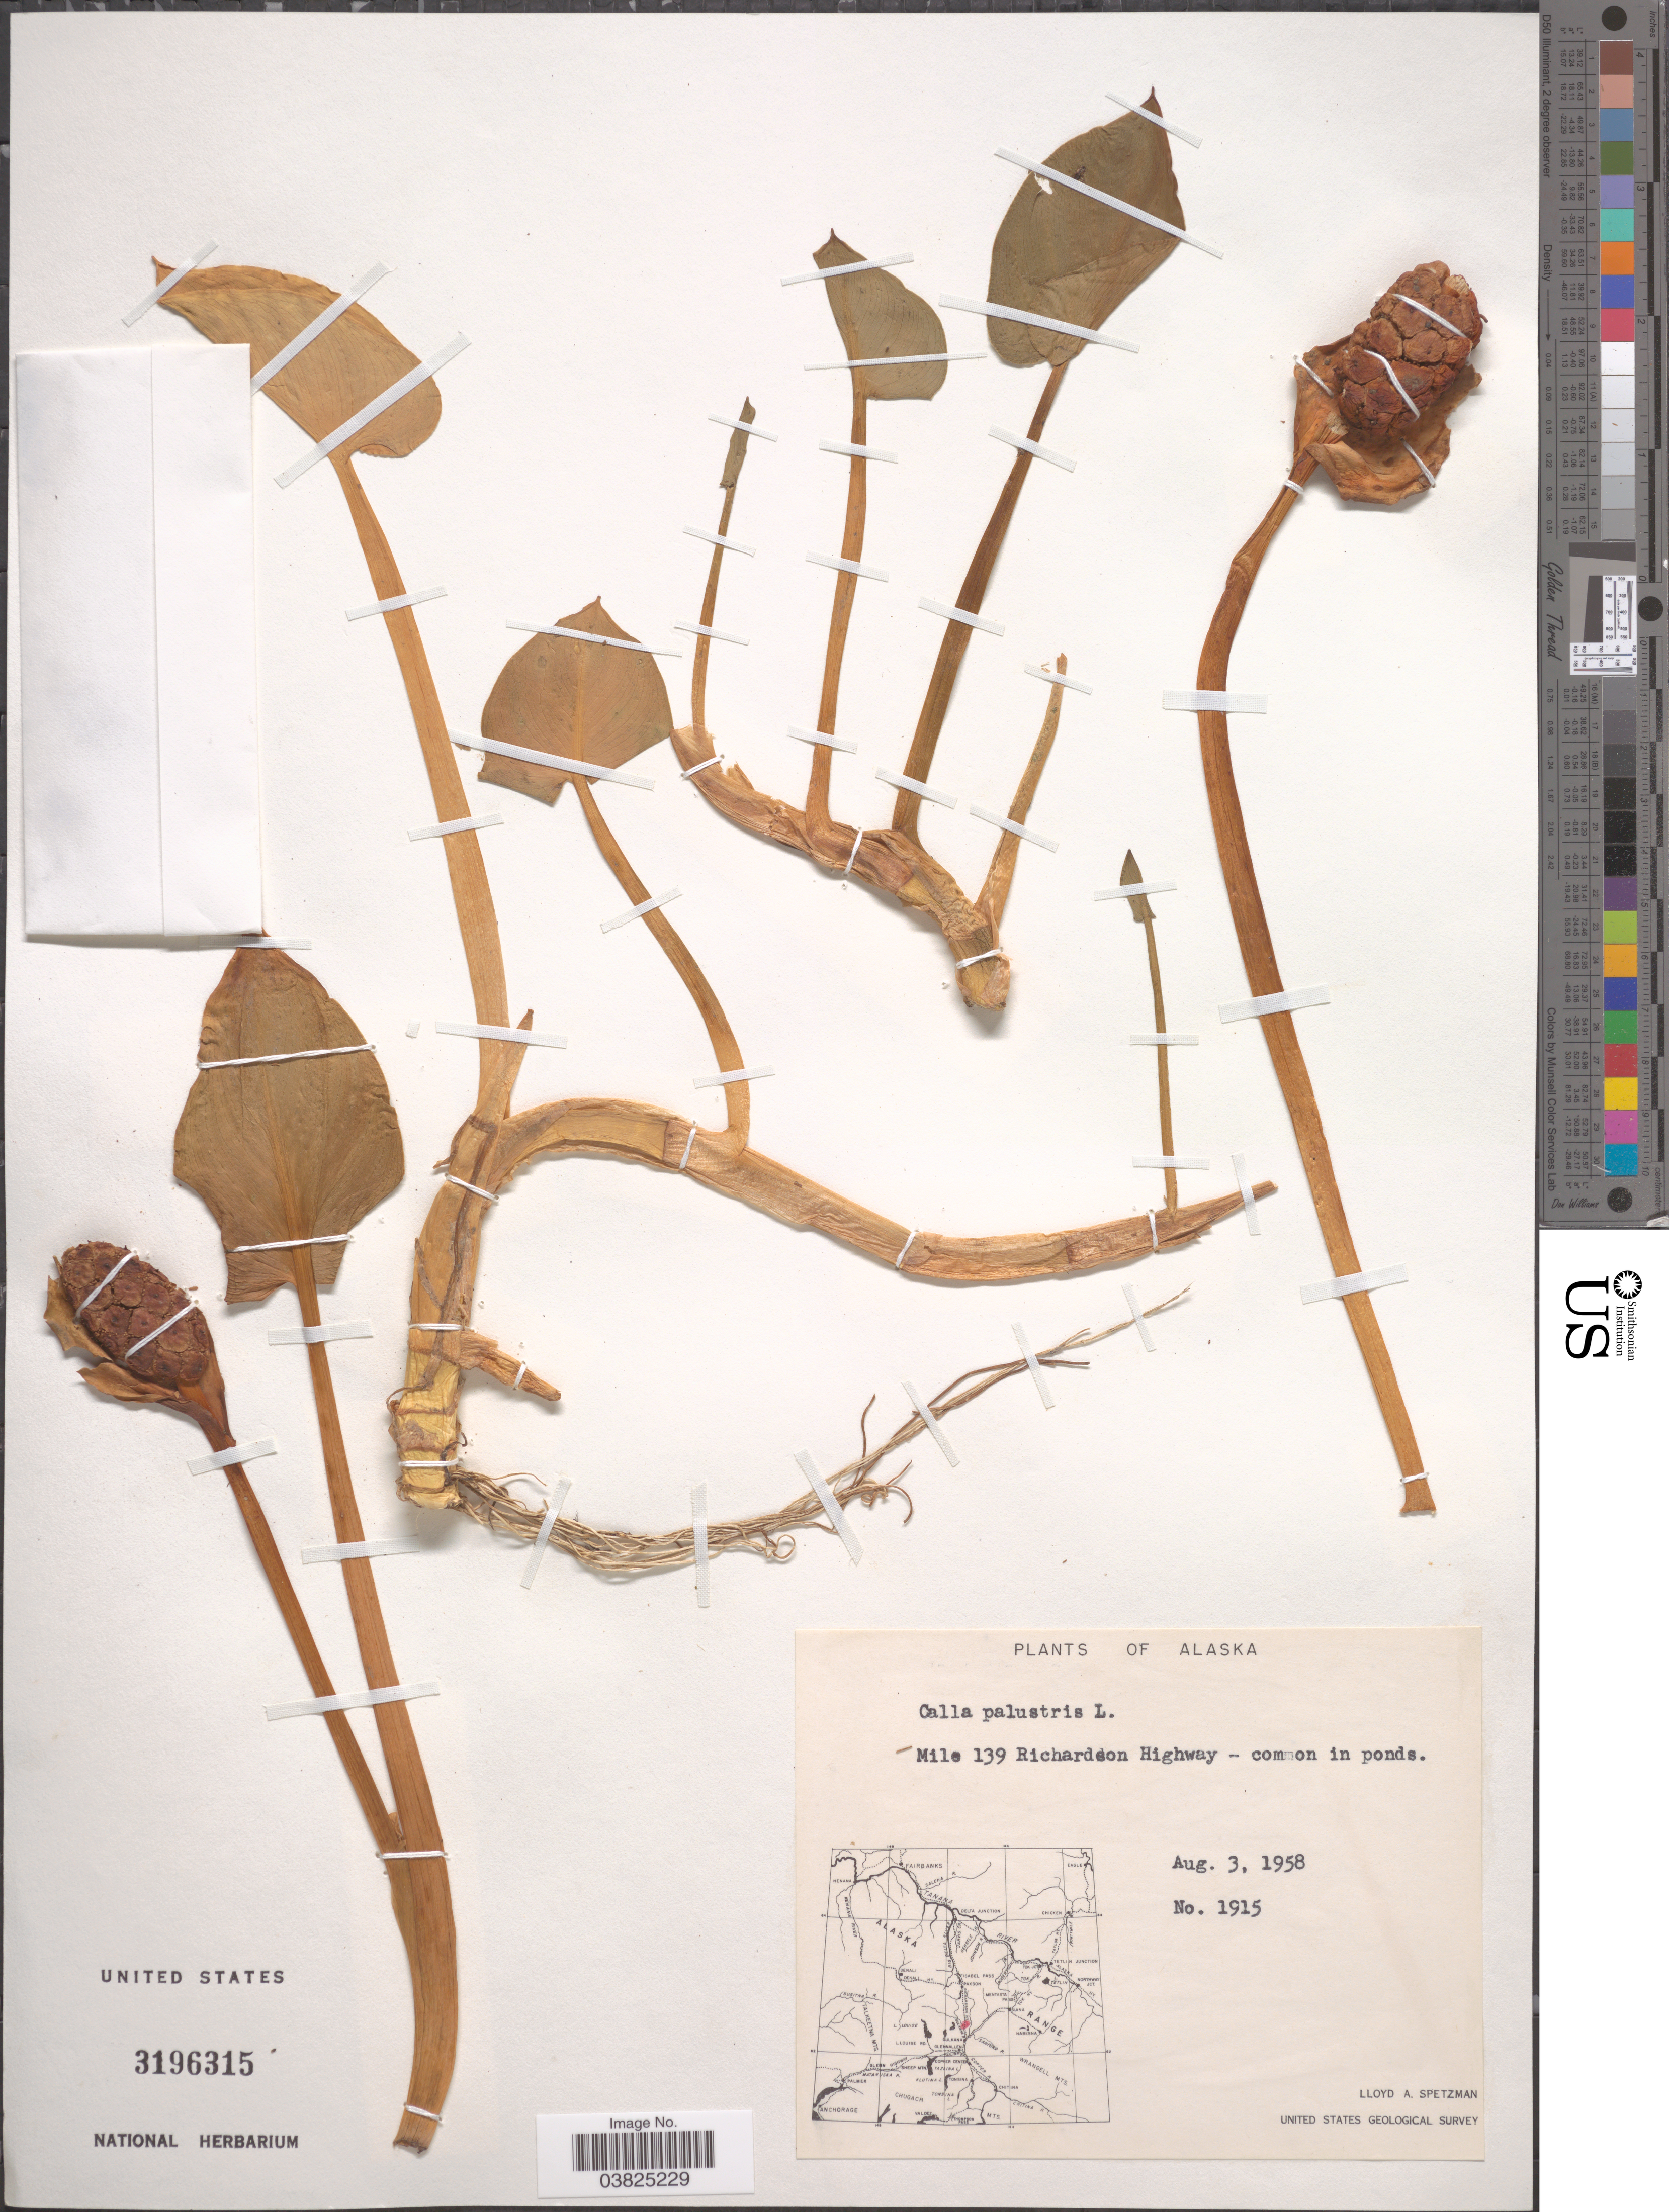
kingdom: Plantae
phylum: Tracheophyta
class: Liliopsida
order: Alismatales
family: Araceae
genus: Calla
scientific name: Calla palustris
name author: L.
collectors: L. Spetzman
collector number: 1915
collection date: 1958-08-03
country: United States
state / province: Alaska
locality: Mile 139 Richardson Highway.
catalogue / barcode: US 3196315